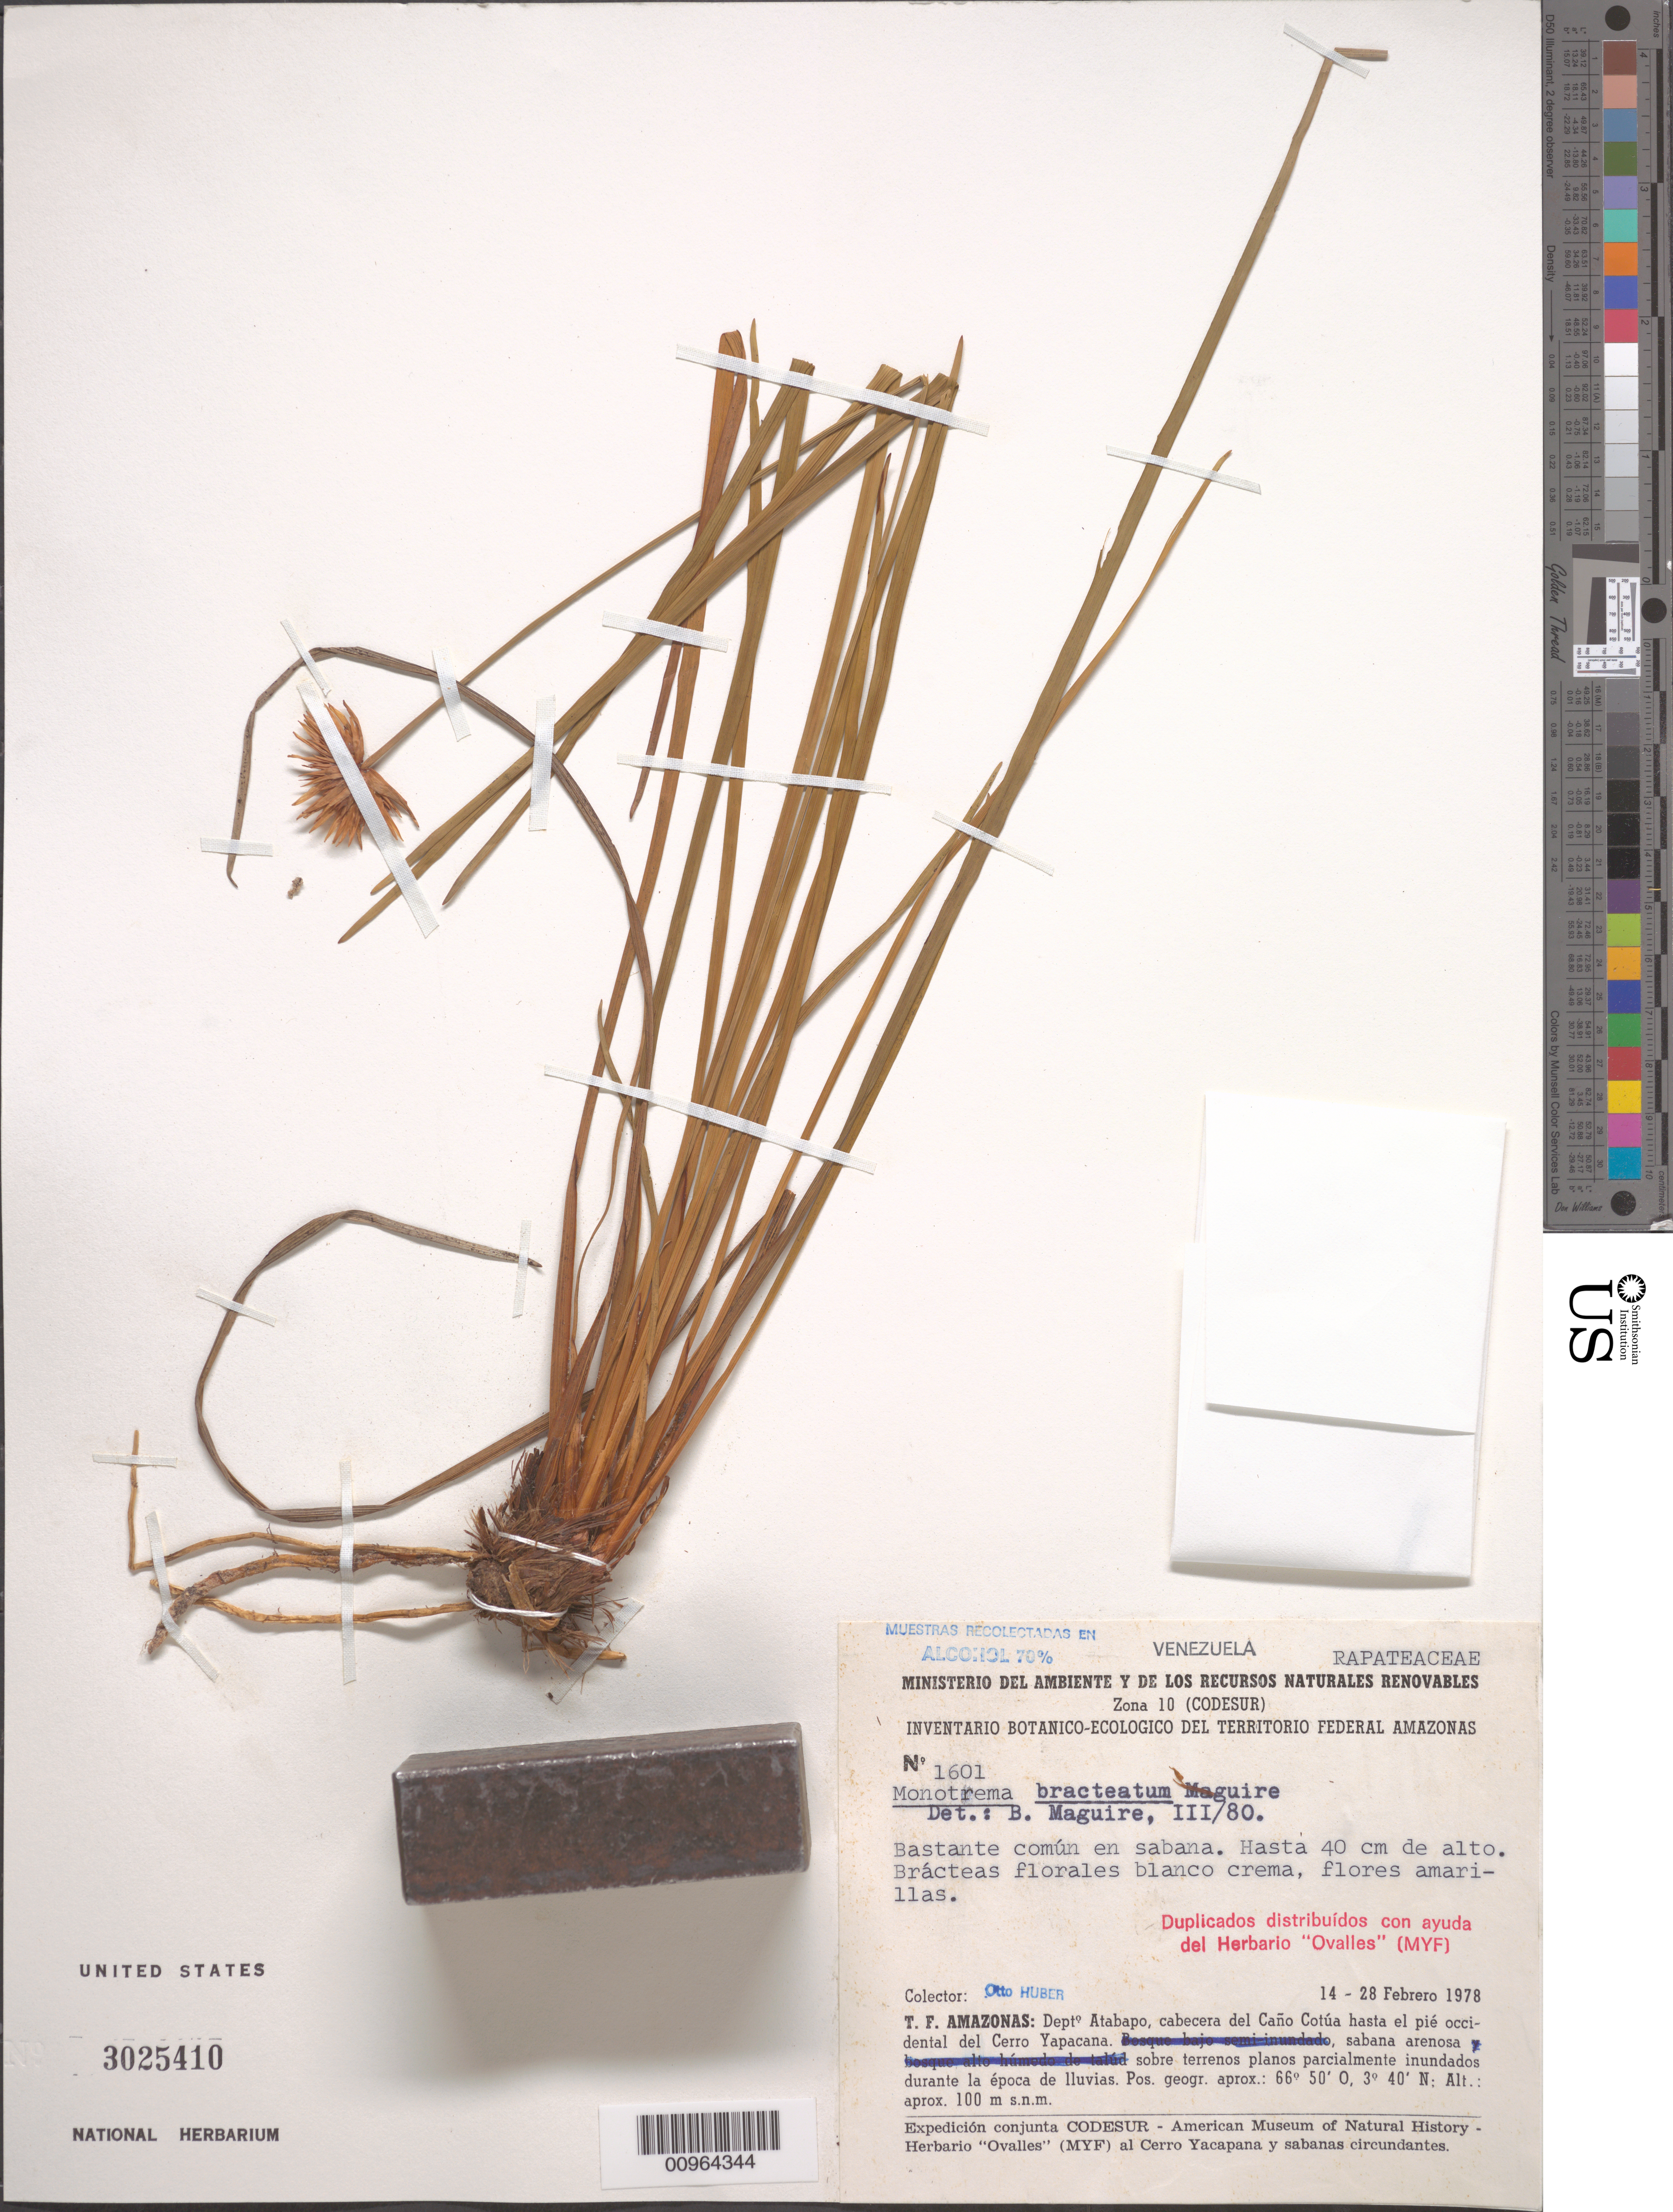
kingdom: Plantae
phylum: Tracheophyta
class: Liliopsida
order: Poales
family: Rapateaceae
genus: Monotrema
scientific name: Monotrema bracteatum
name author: Maguire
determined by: Maguire, Bassett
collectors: O. Huber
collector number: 1601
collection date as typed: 14-Feb-78 to 28-Feb-78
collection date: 1978-02-14/1978-02-28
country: Venezuela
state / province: Amazonas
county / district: Atabapo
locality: Caño Cotúa hasta el pié occidental del Cerro Yapacána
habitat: Sabana arenosa sobre terrenos planos parcialmente inundados durante la epoca de lluvias; en sabana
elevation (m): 100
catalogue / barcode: US 3025410